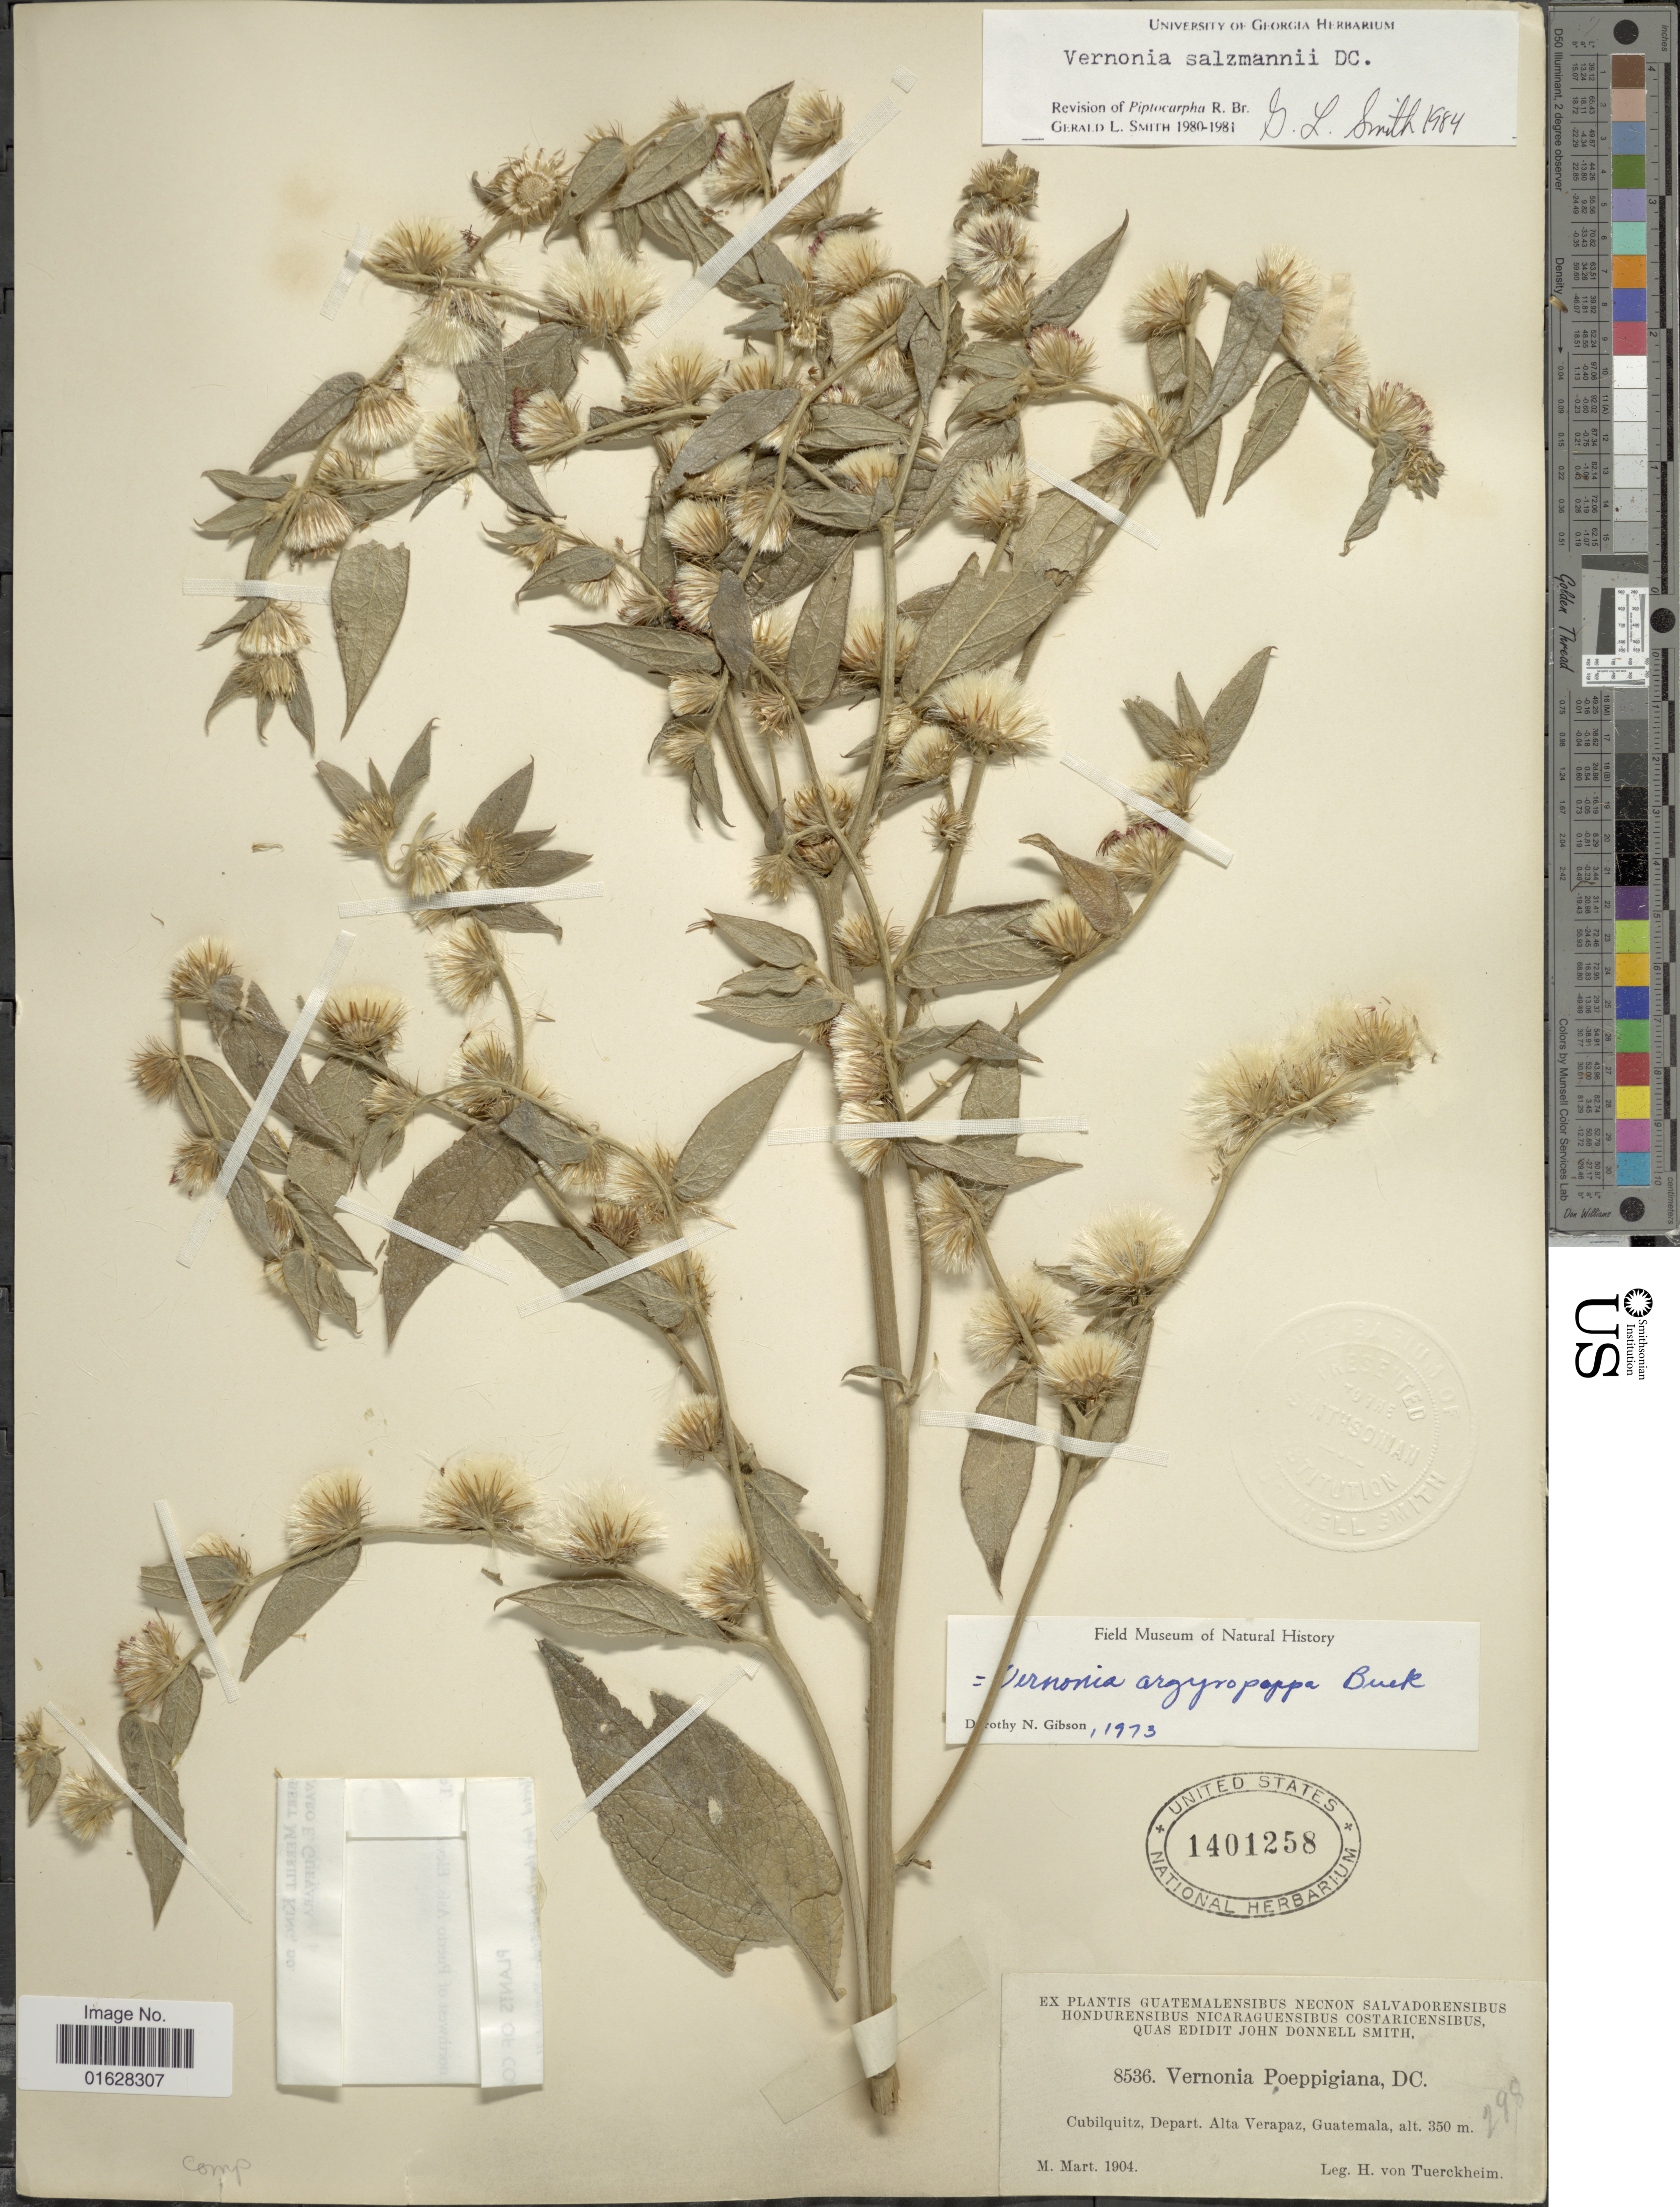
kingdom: Plantae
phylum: Tracheophyta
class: Magnoliopsida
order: Asterales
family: Asteraceae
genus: Lepidaploa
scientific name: Lepidaploa salzmannii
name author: (DC.) H. Rob.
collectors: H. von Türckheim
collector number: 8536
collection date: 1904-03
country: Guatemala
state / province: Alta Verapaz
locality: Cubilquitz, Depart. Alta Verapaz, Guatemala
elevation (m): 350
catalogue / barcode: US 1401258